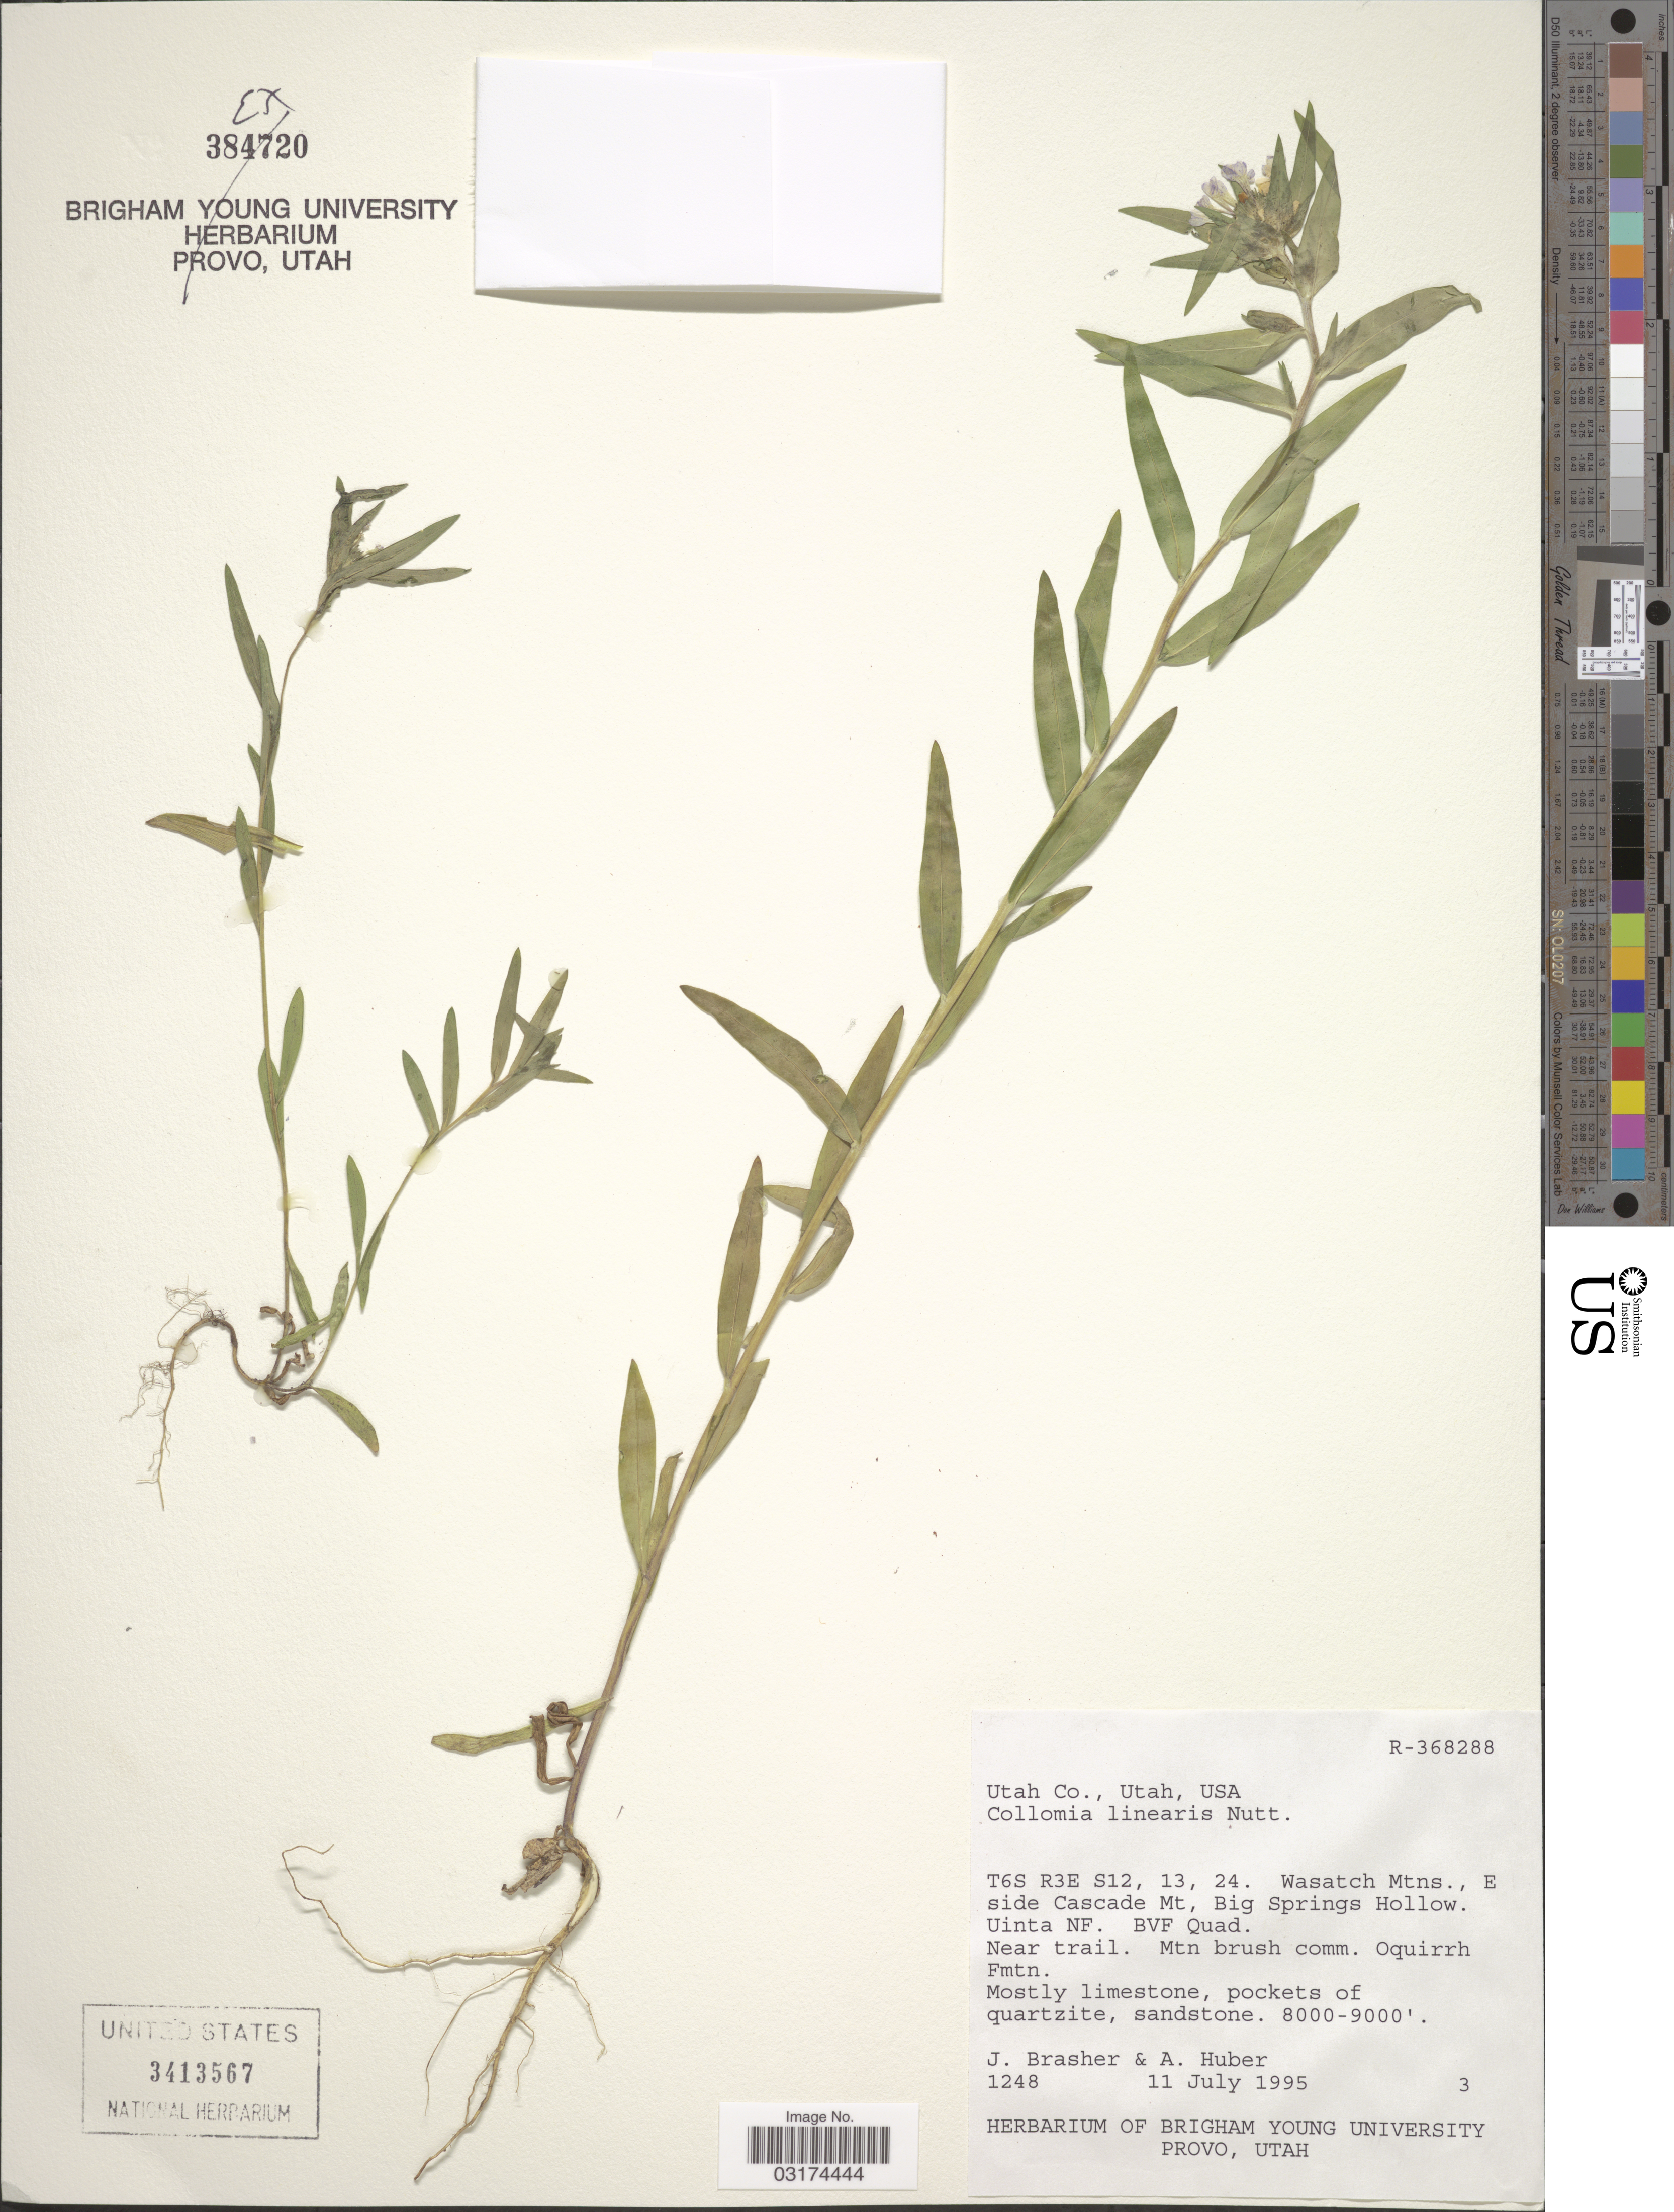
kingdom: Plantae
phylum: Tracheophyta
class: Magnoliopsida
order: Ericales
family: Polemoniaceae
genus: Collomia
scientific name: Collomia linearis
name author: Nutt.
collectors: J. Brasher & A. Huber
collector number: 1248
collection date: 1995-07-11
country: United States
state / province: Utah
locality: T6S R3E S12, 13, 24. Wasatch Mtns., E side Cascade Mt, Big Springs Hollow. Uinta NF. BVF Quad. Near trail.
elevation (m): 2438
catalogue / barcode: US 3413567